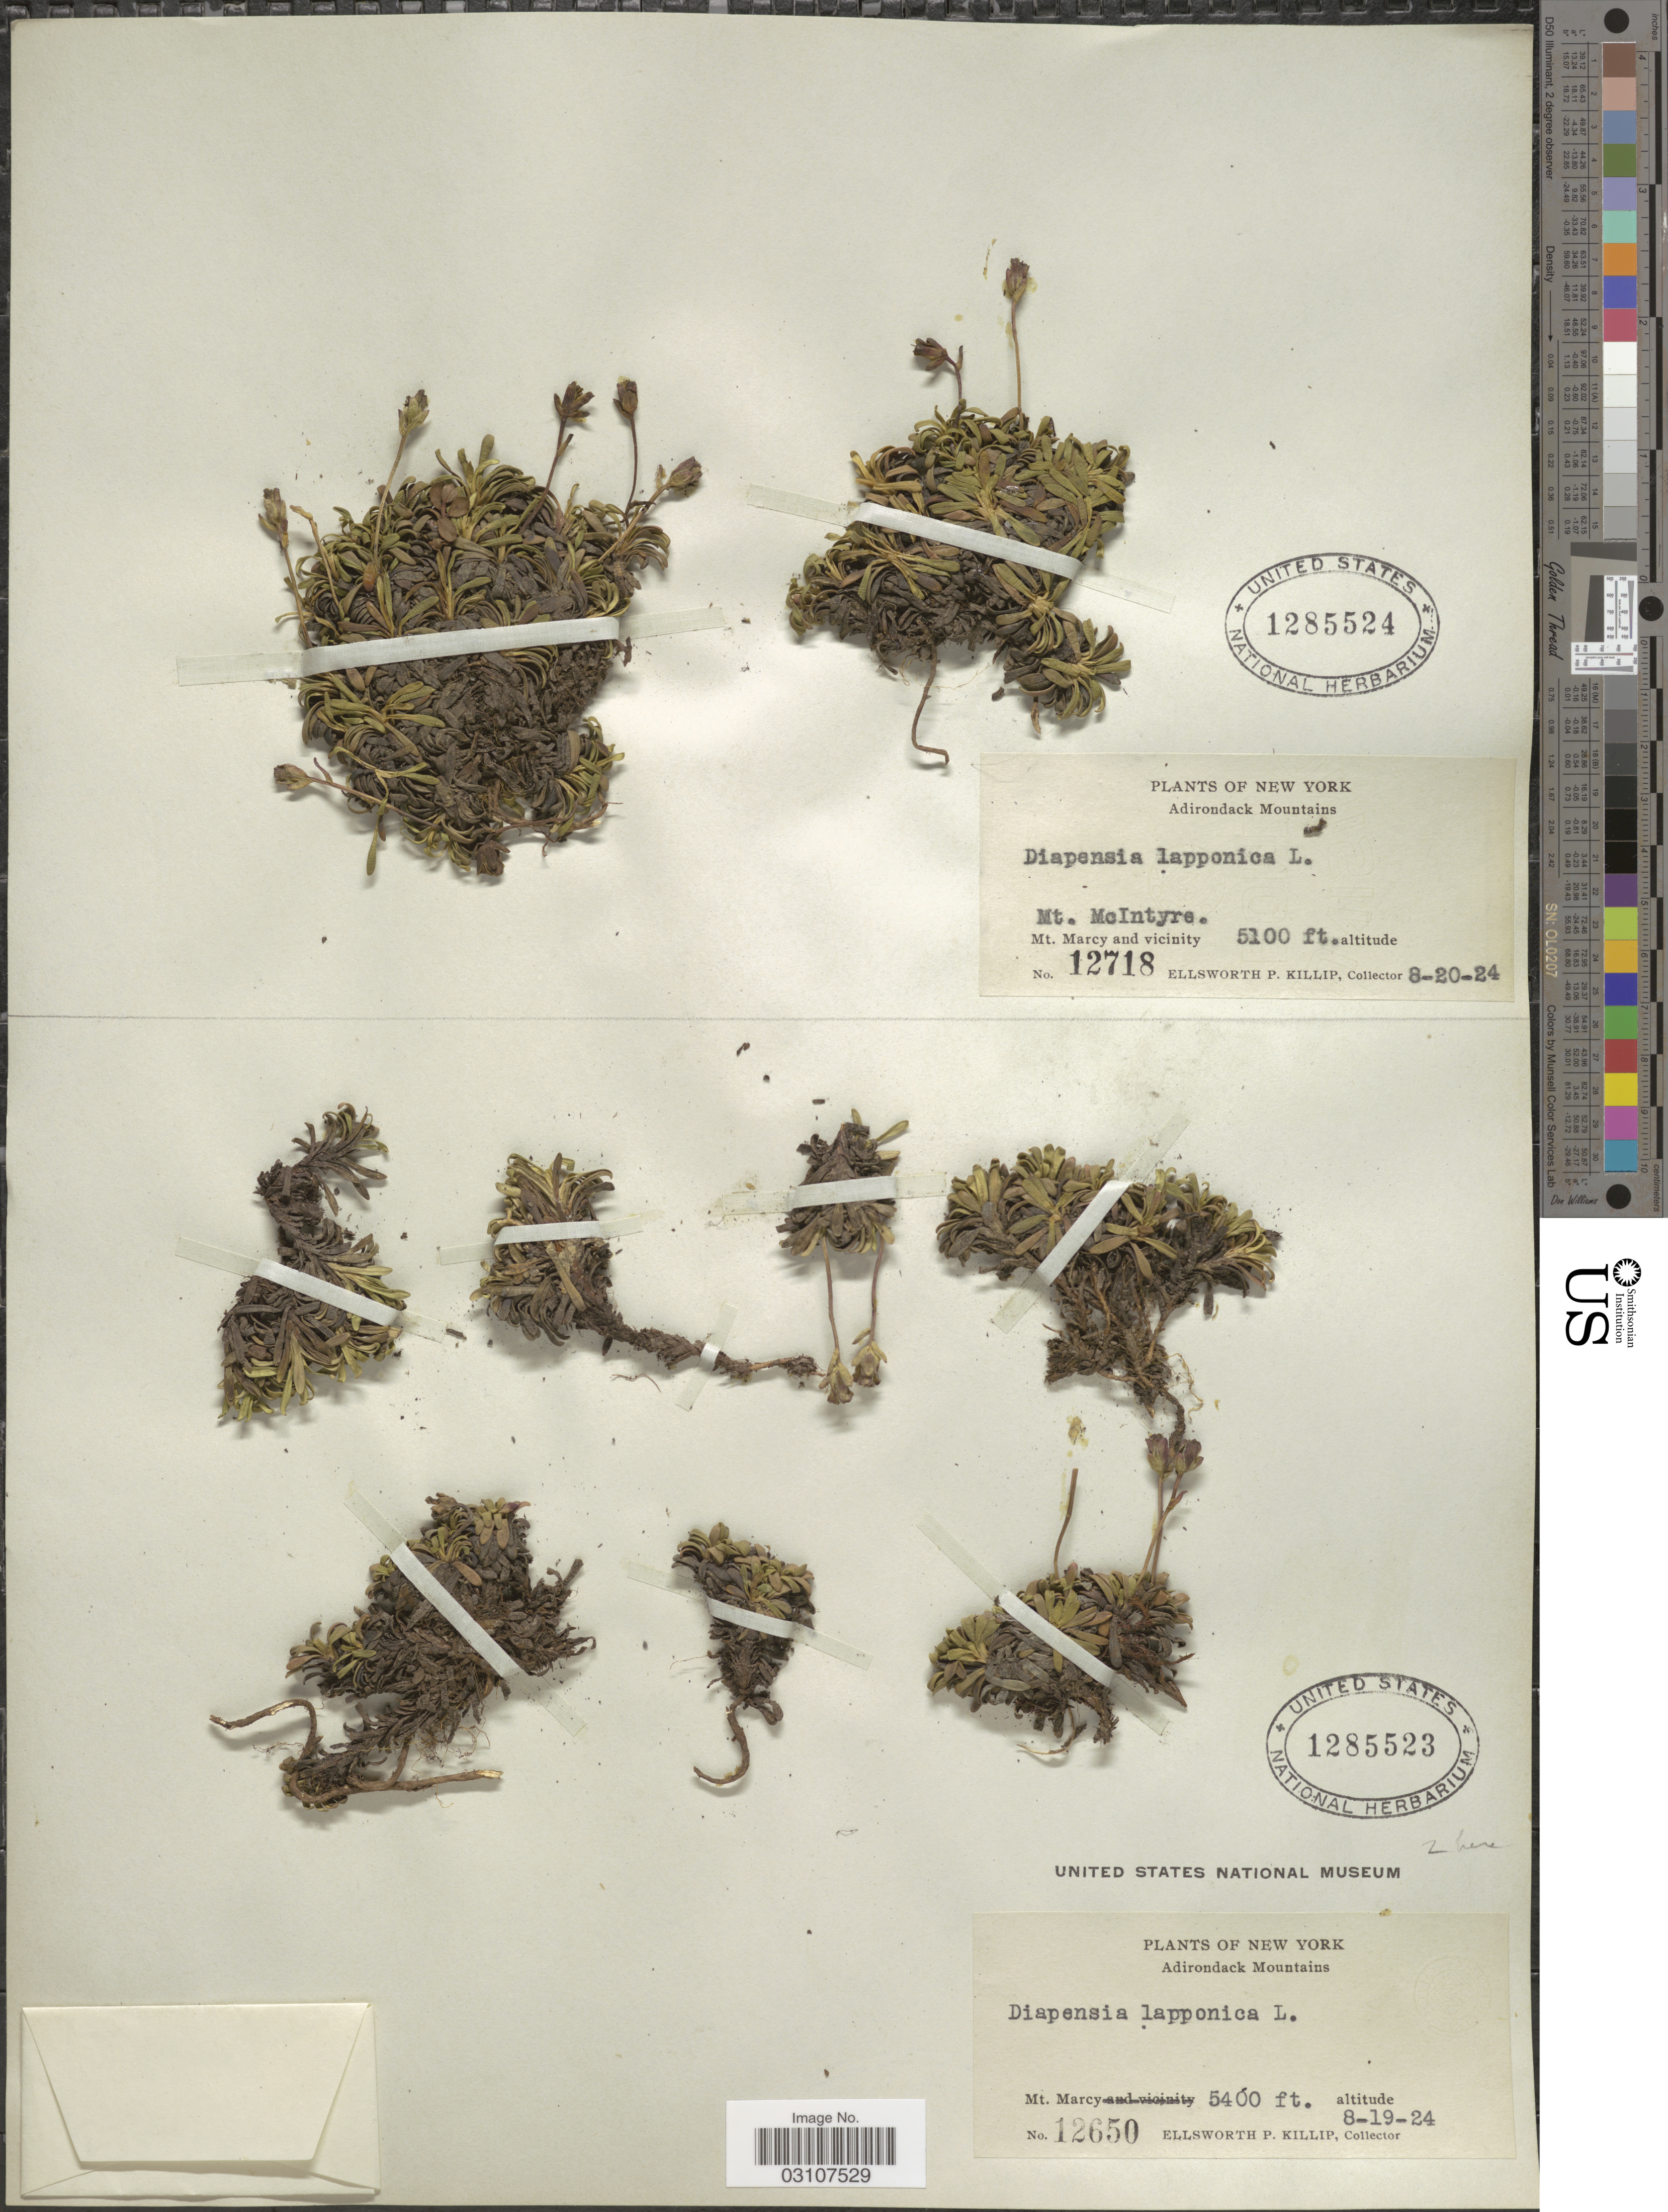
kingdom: Plantae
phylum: Tracheophyta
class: Magnoliopsida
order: Ericales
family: Diapensiaceae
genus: Diapensia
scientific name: Diapensia lapponica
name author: L.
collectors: E. P. Killip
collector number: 12718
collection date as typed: Transcribed d/m/y: 20/8/24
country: United States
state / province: New York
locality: Adirondack Mountains. Mt. McIntyre. Mt. Marcy and vicinity.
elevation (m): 1554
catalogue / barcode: US 1285524-2